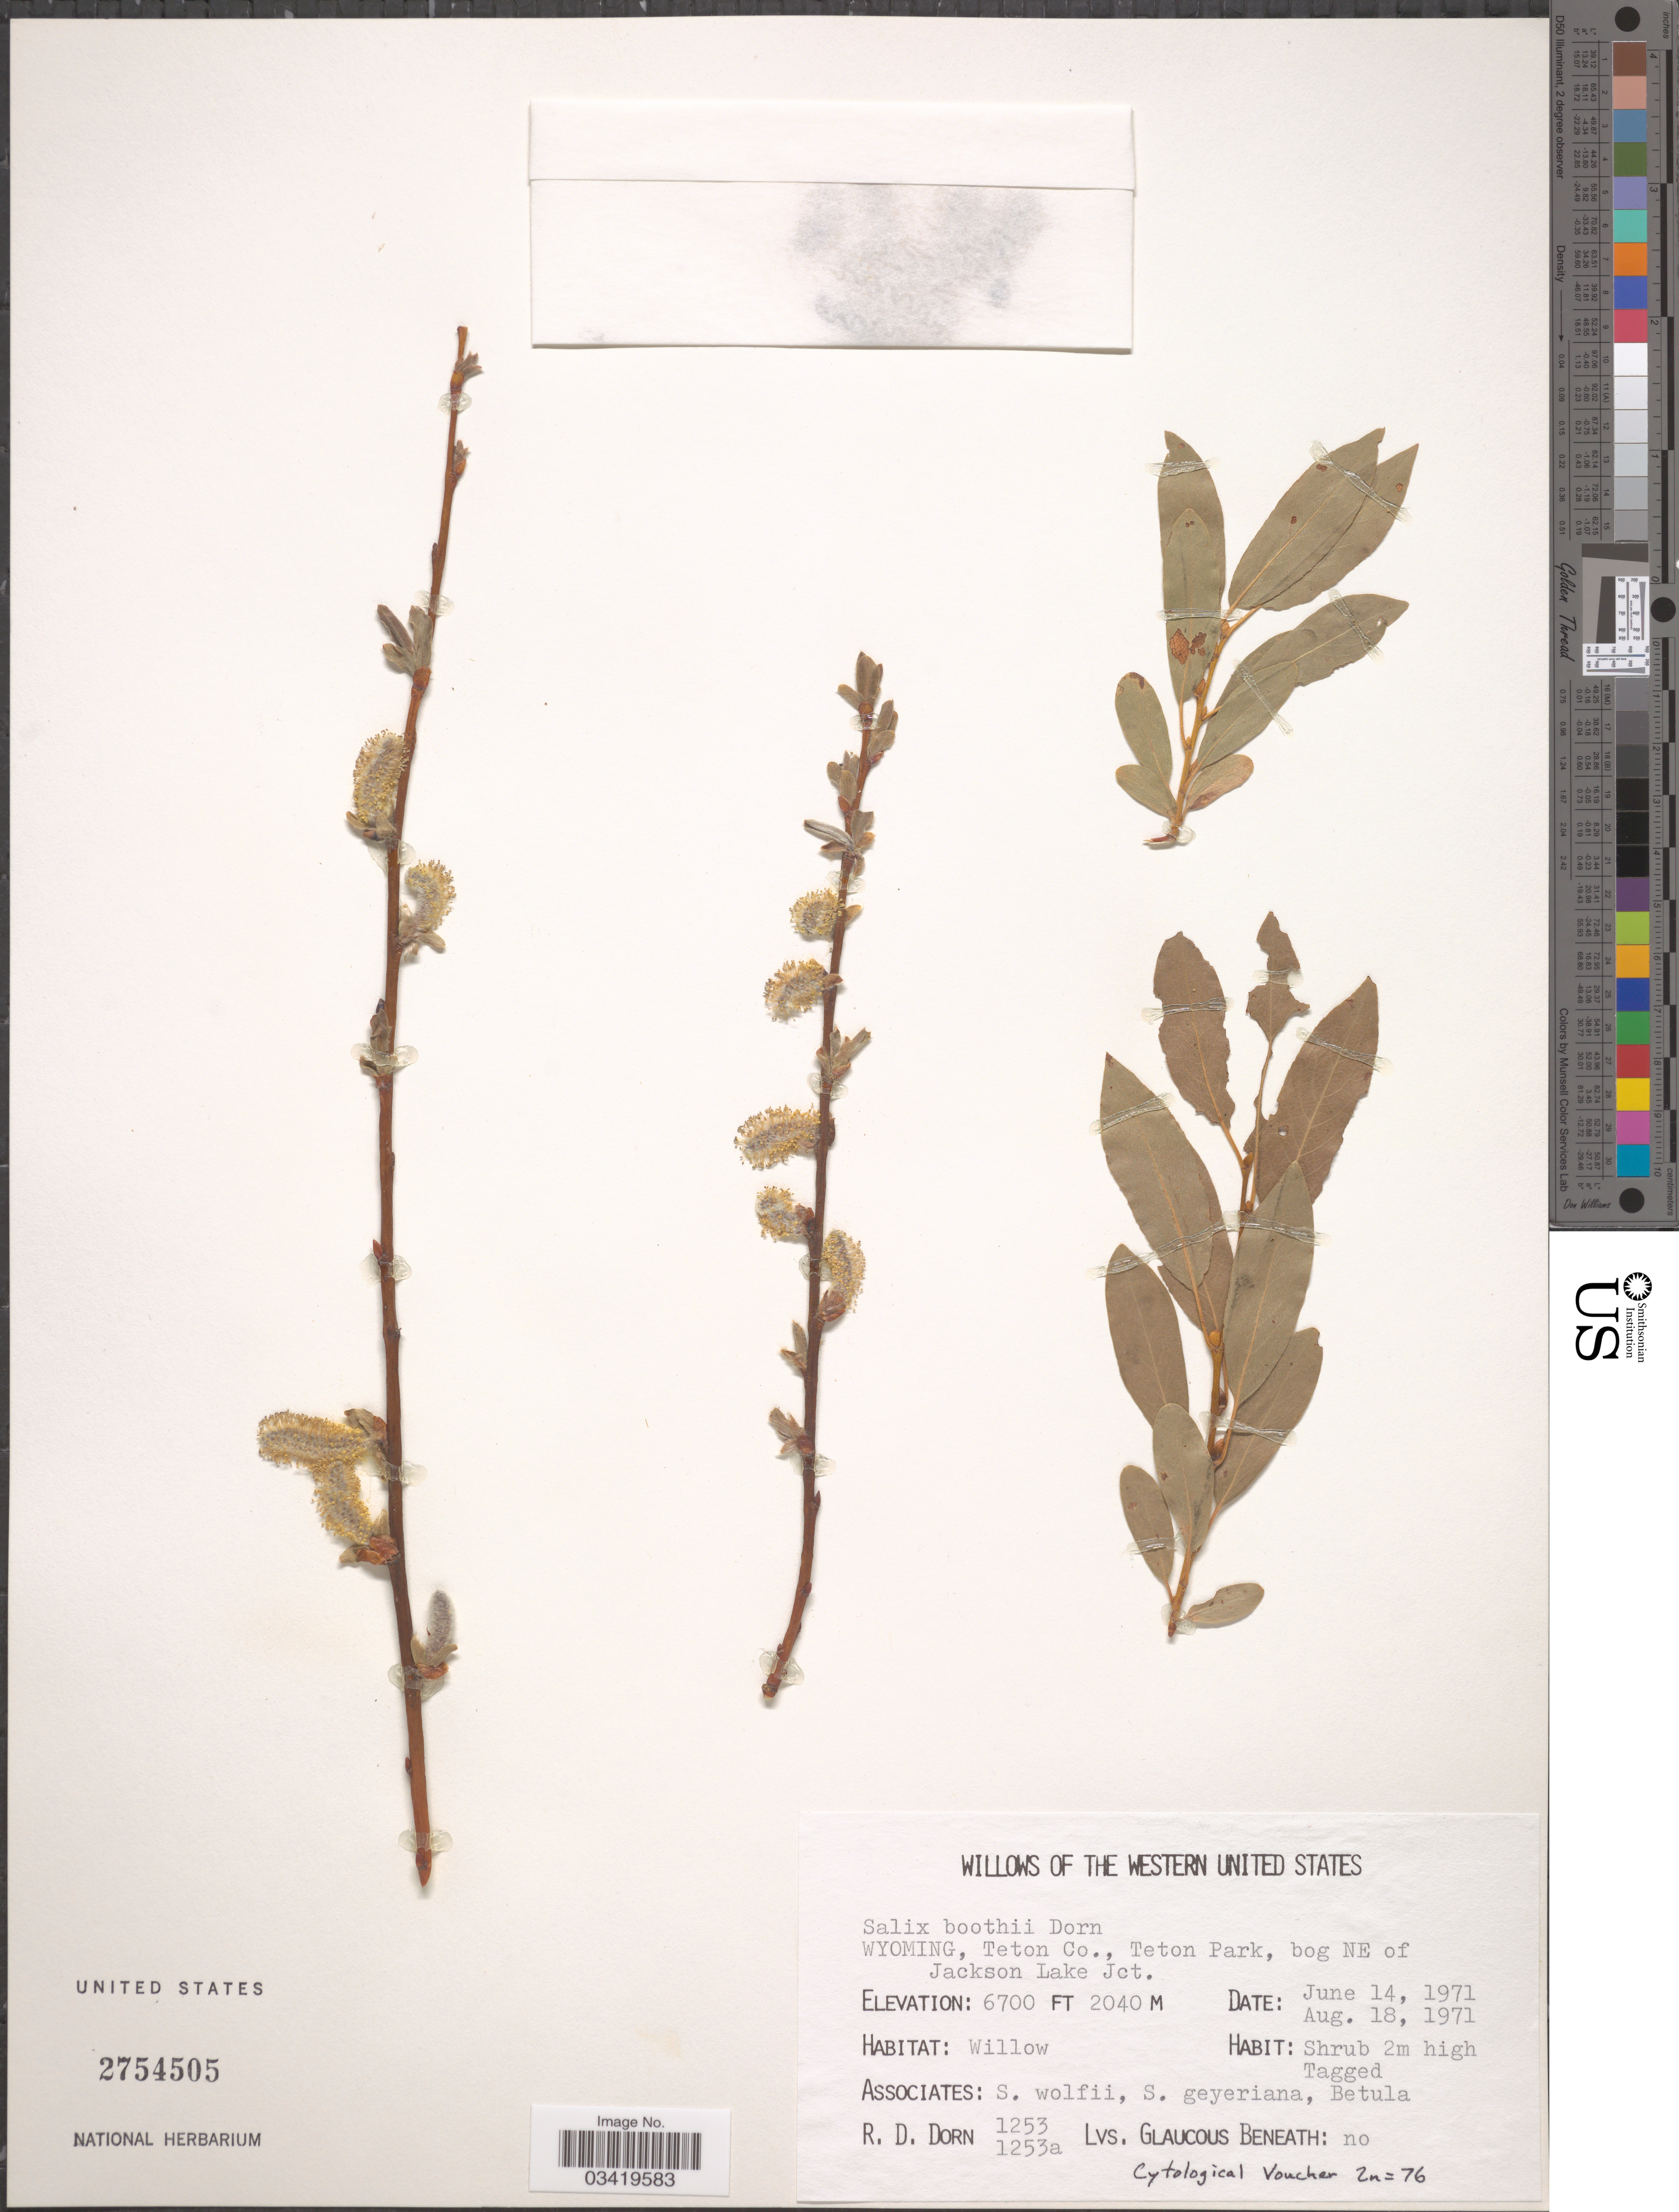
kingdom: Plantae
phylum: Tracheophyta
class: Magnoliopsida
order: Malpighiales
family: Salicaceae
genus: Salix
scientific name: Salix boothii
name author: Dorn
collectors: R. D. Dorn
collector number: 1253/1253a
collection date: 1971-06-14/1971-08-18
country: United States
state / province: Wyoming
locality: Western United States. Teton Co., Teton Park, bog NE of Jackson Lake Jct.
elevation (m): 2042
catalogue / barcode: US 2754505